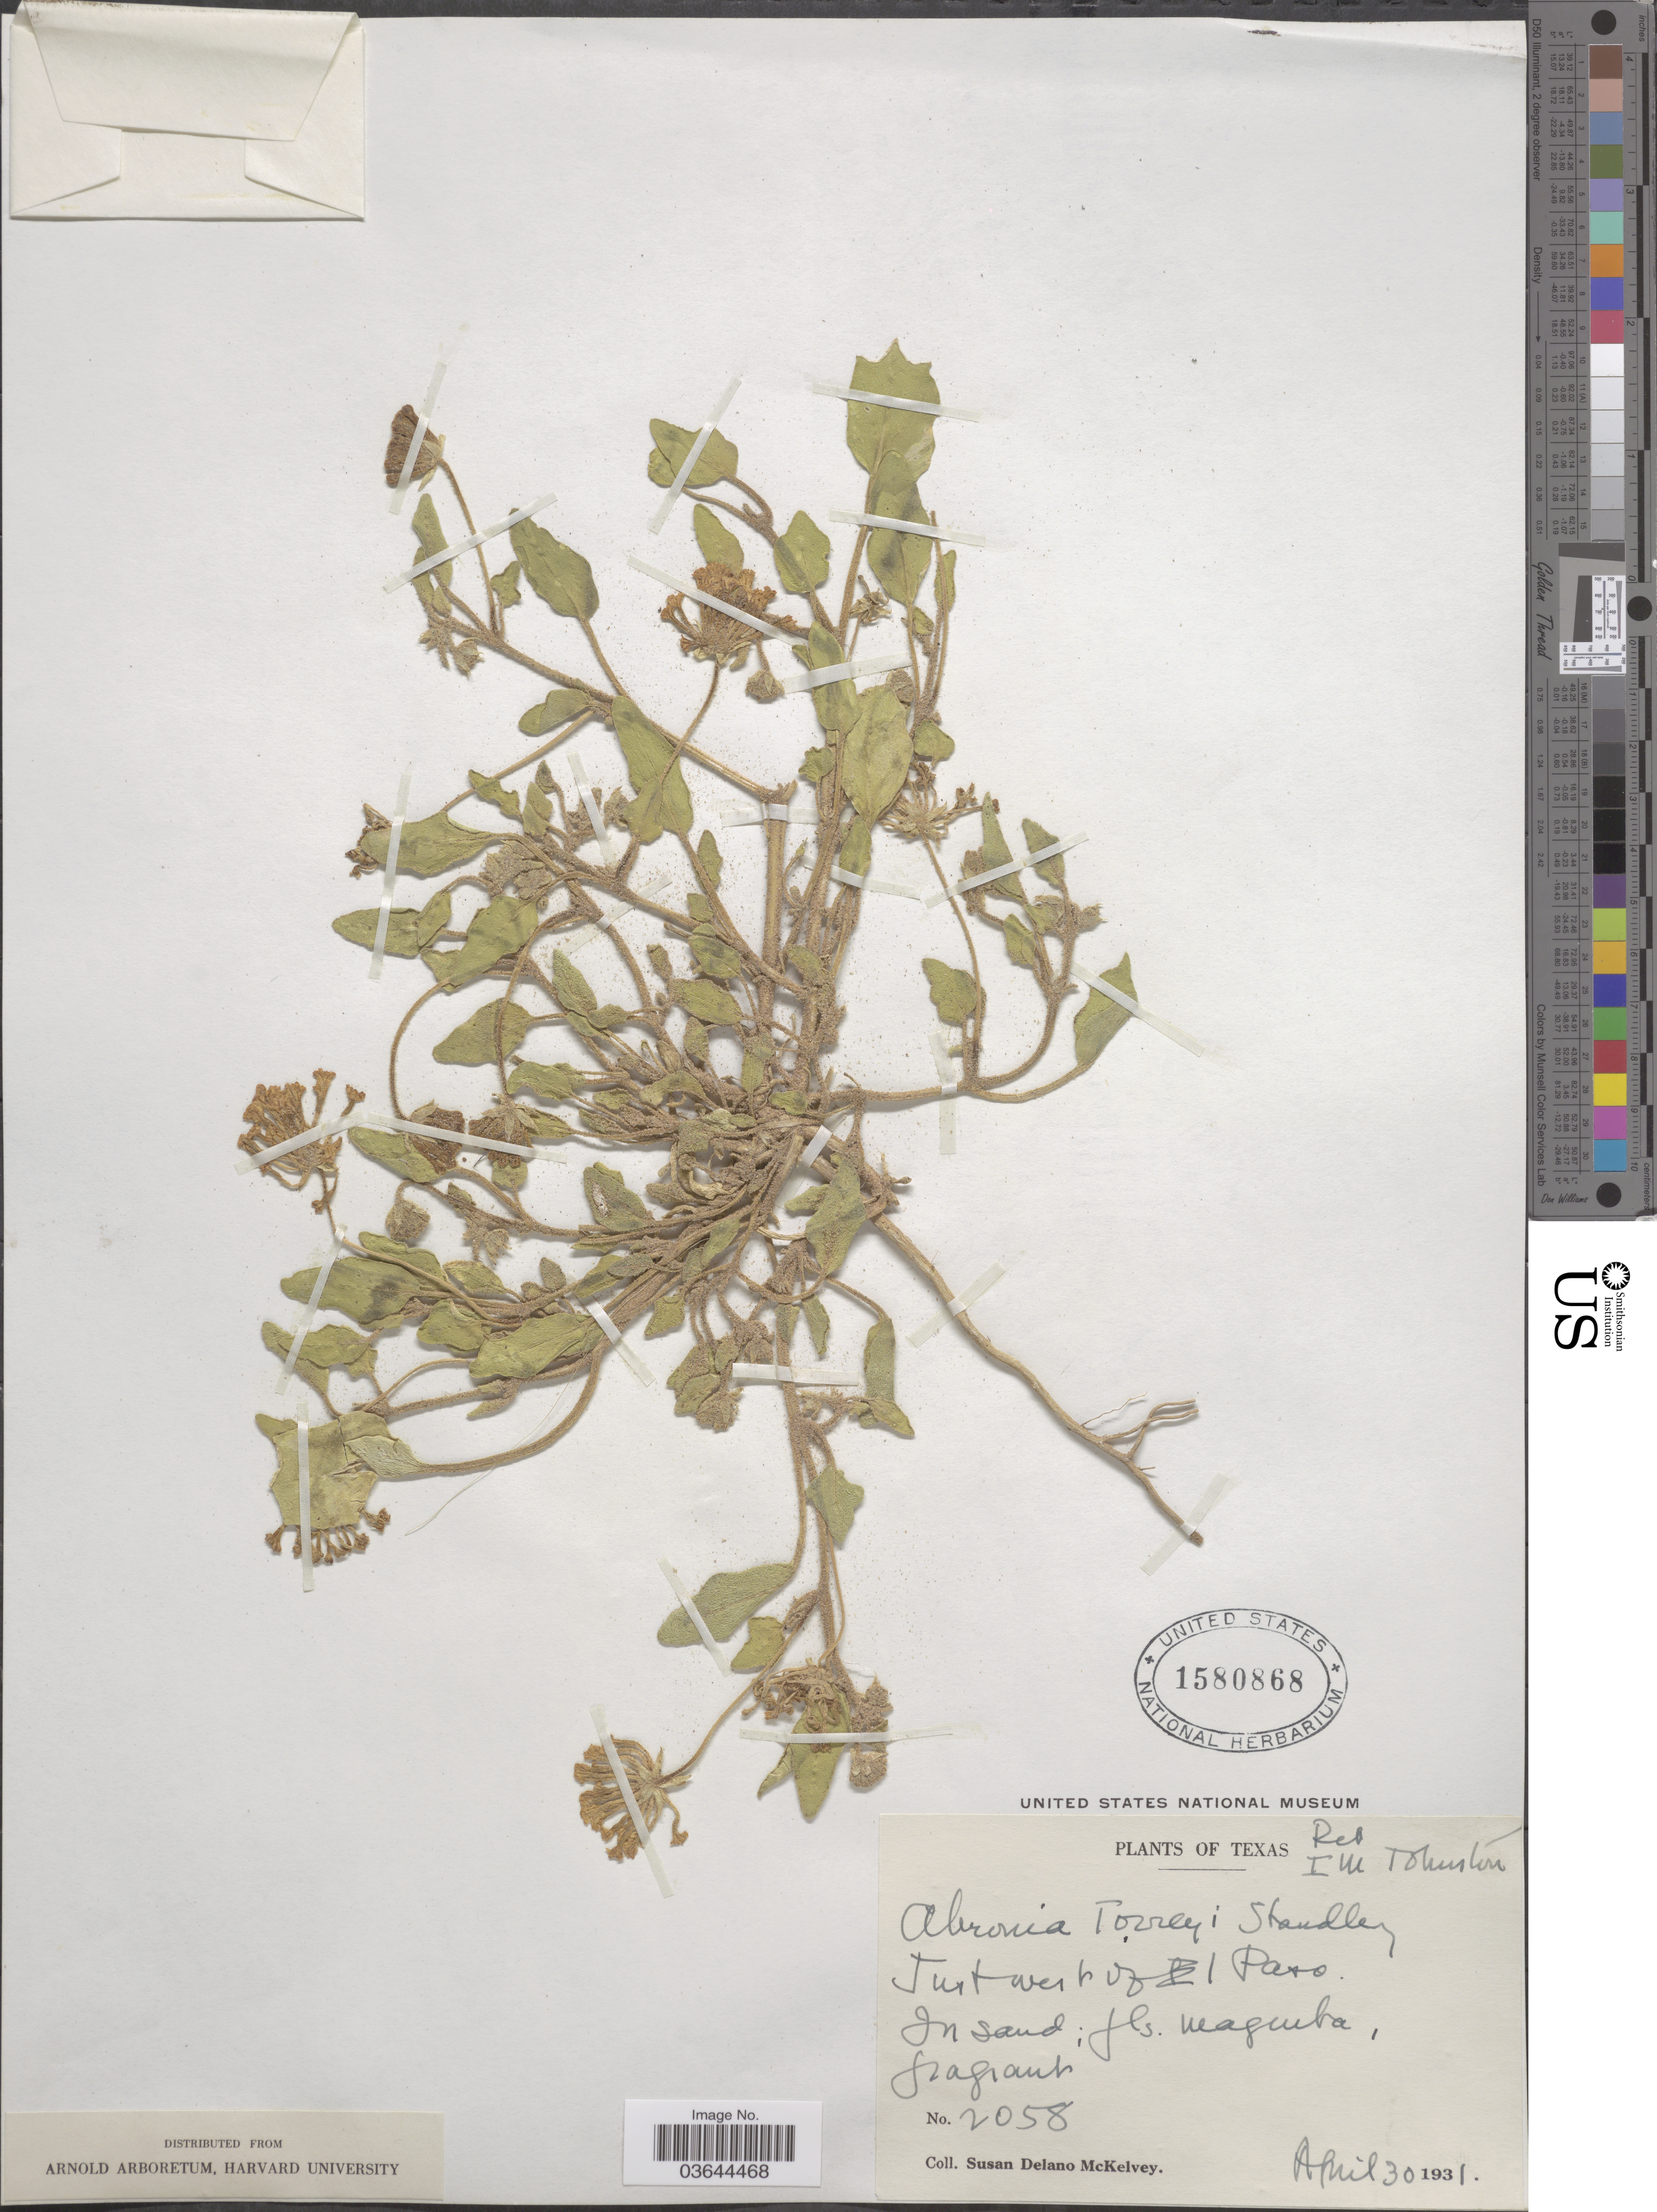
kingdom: Plantae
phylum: Tracheophyta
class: Magnoliopsida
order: Caryophyllales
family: Nyctaginaceae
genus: Abronia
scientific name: Abronia angustifolia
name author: Greene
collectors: S. A. McKelvey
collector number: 2058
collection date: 1931-04-30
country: United States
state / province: Texas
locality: Just west of El Paso.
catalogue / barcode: US 1580868